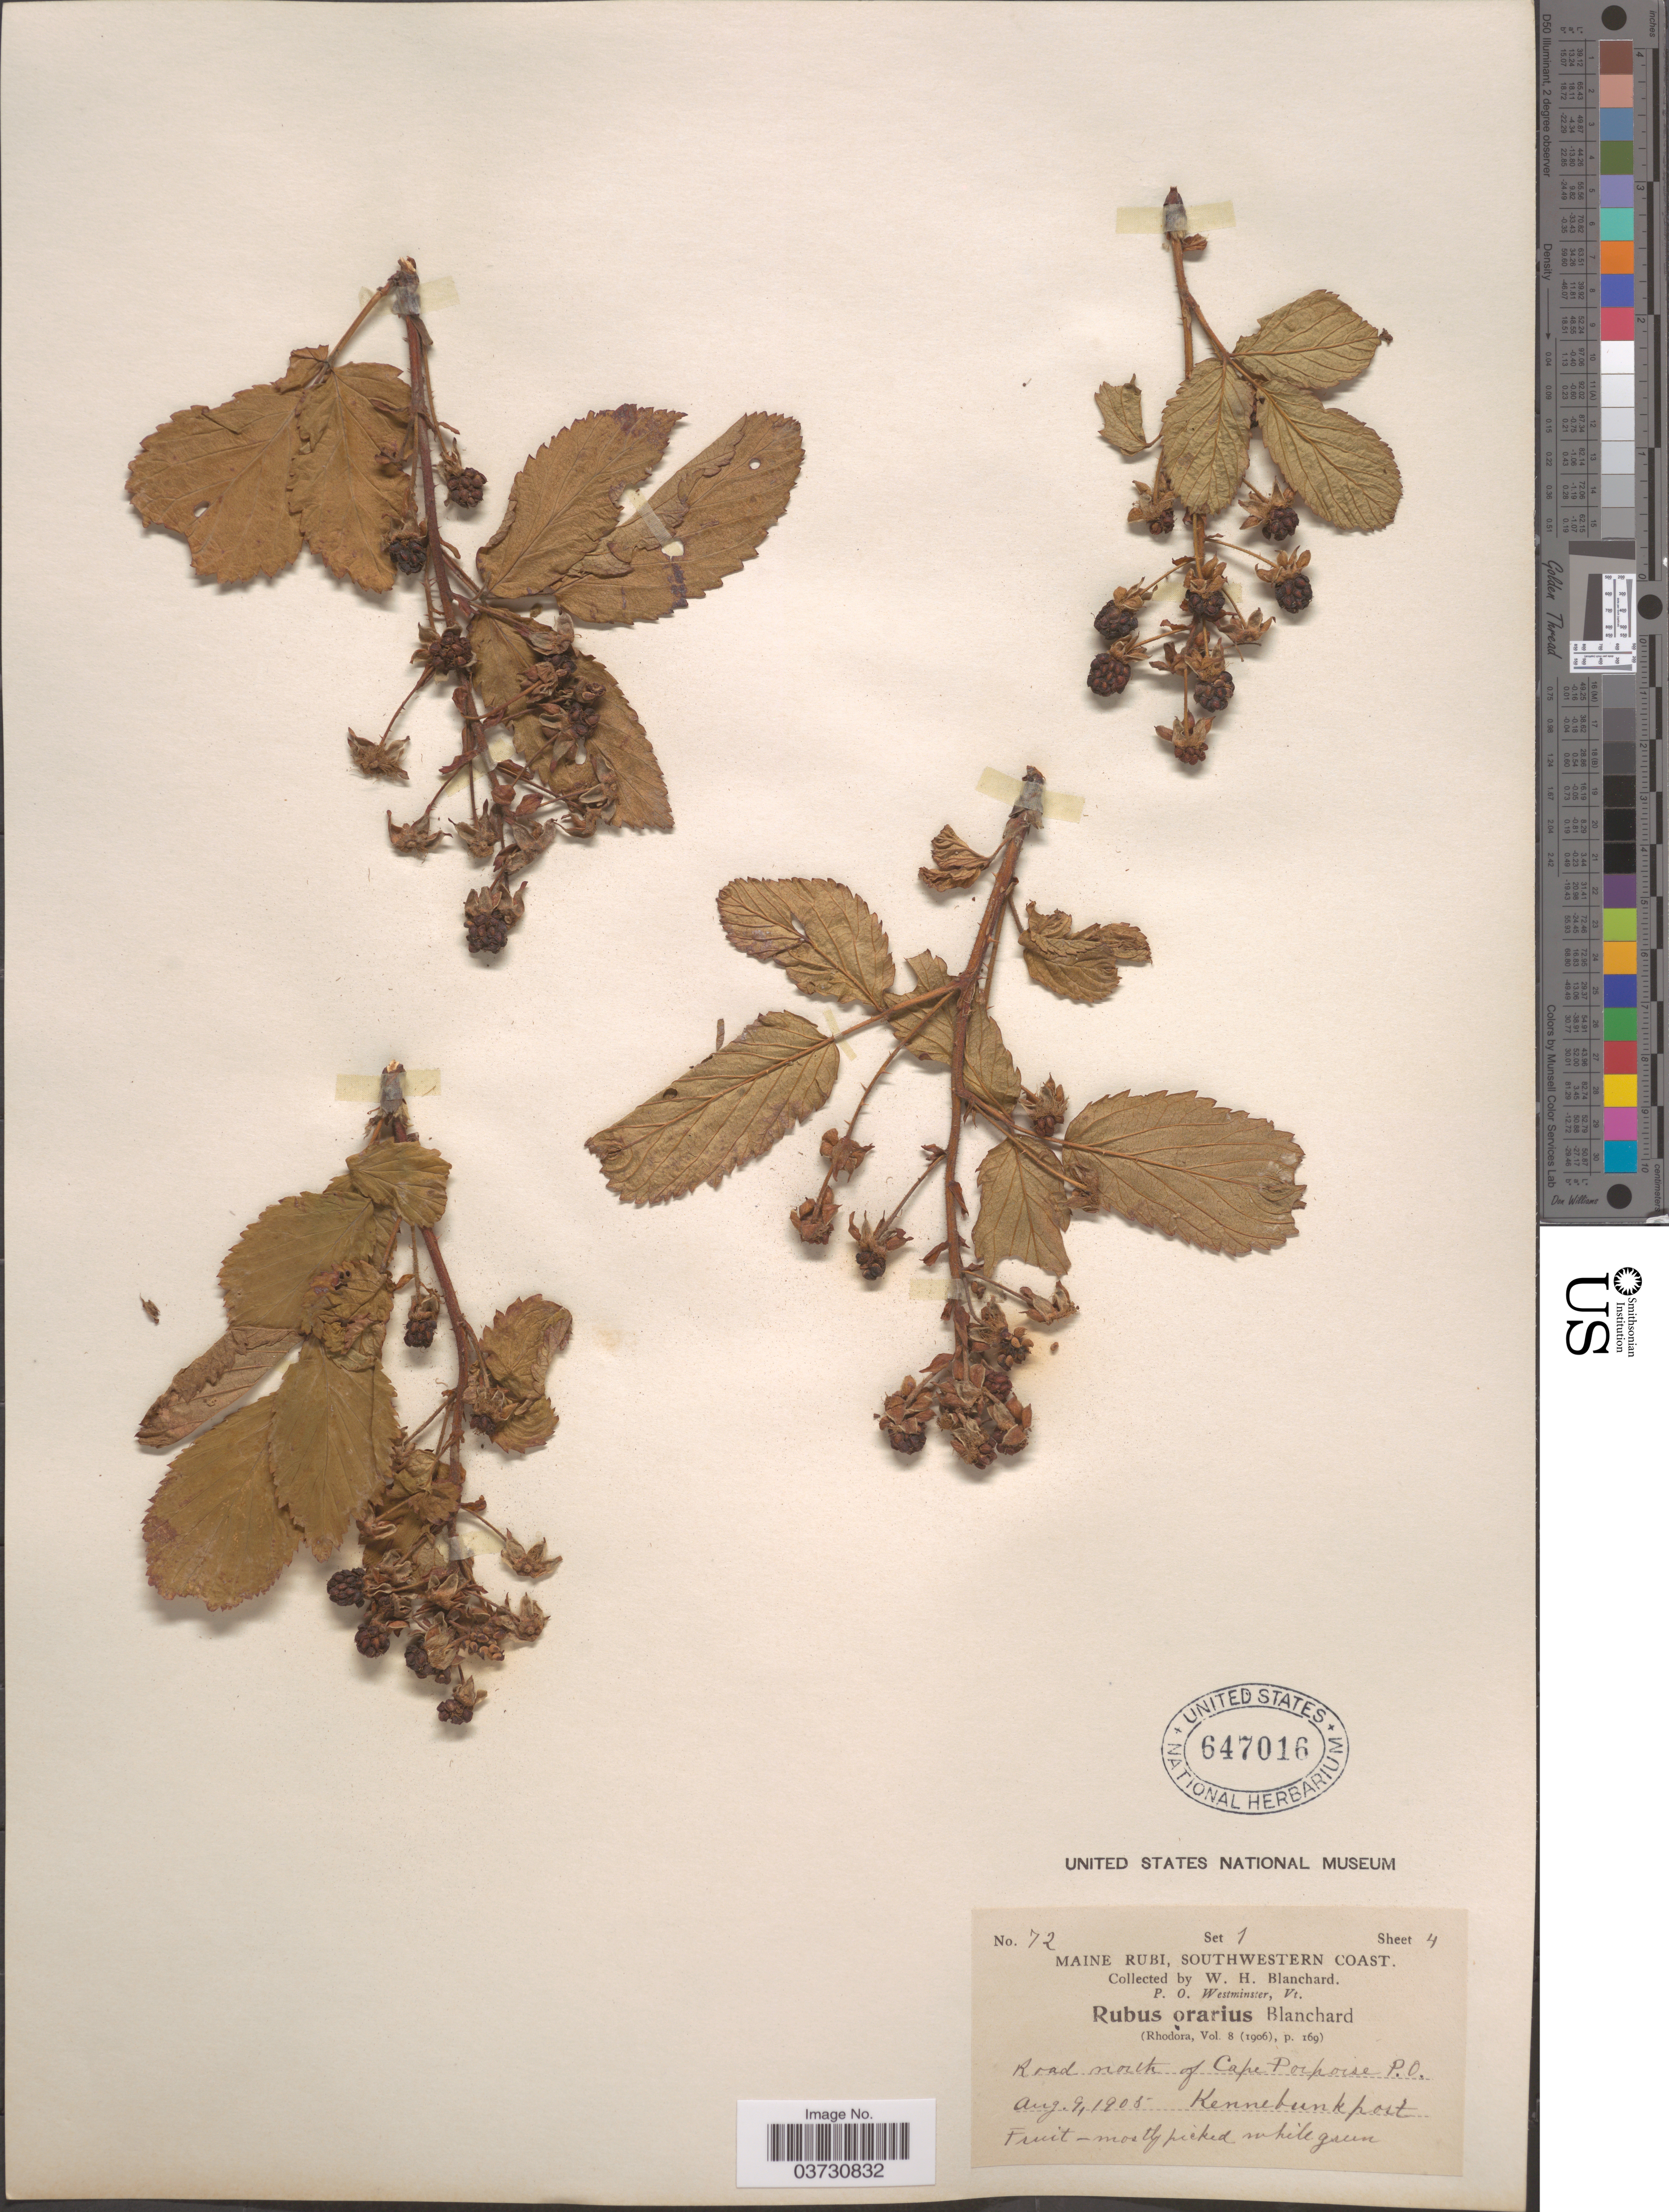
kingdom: Plantae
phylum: Tracheophyta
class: Magnoliopsida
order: Rosales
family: Rosaceae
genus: Rubus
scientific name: Rubus pergratus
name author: Blanch.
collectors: W. H. Blanchard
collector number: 72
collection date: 1905-08-09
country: United States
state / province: Maine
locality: Maine Rubi, Southwestern Coast. Road north of Cape Porpoise P. O. Kennebunk port.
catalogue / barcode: US 647016